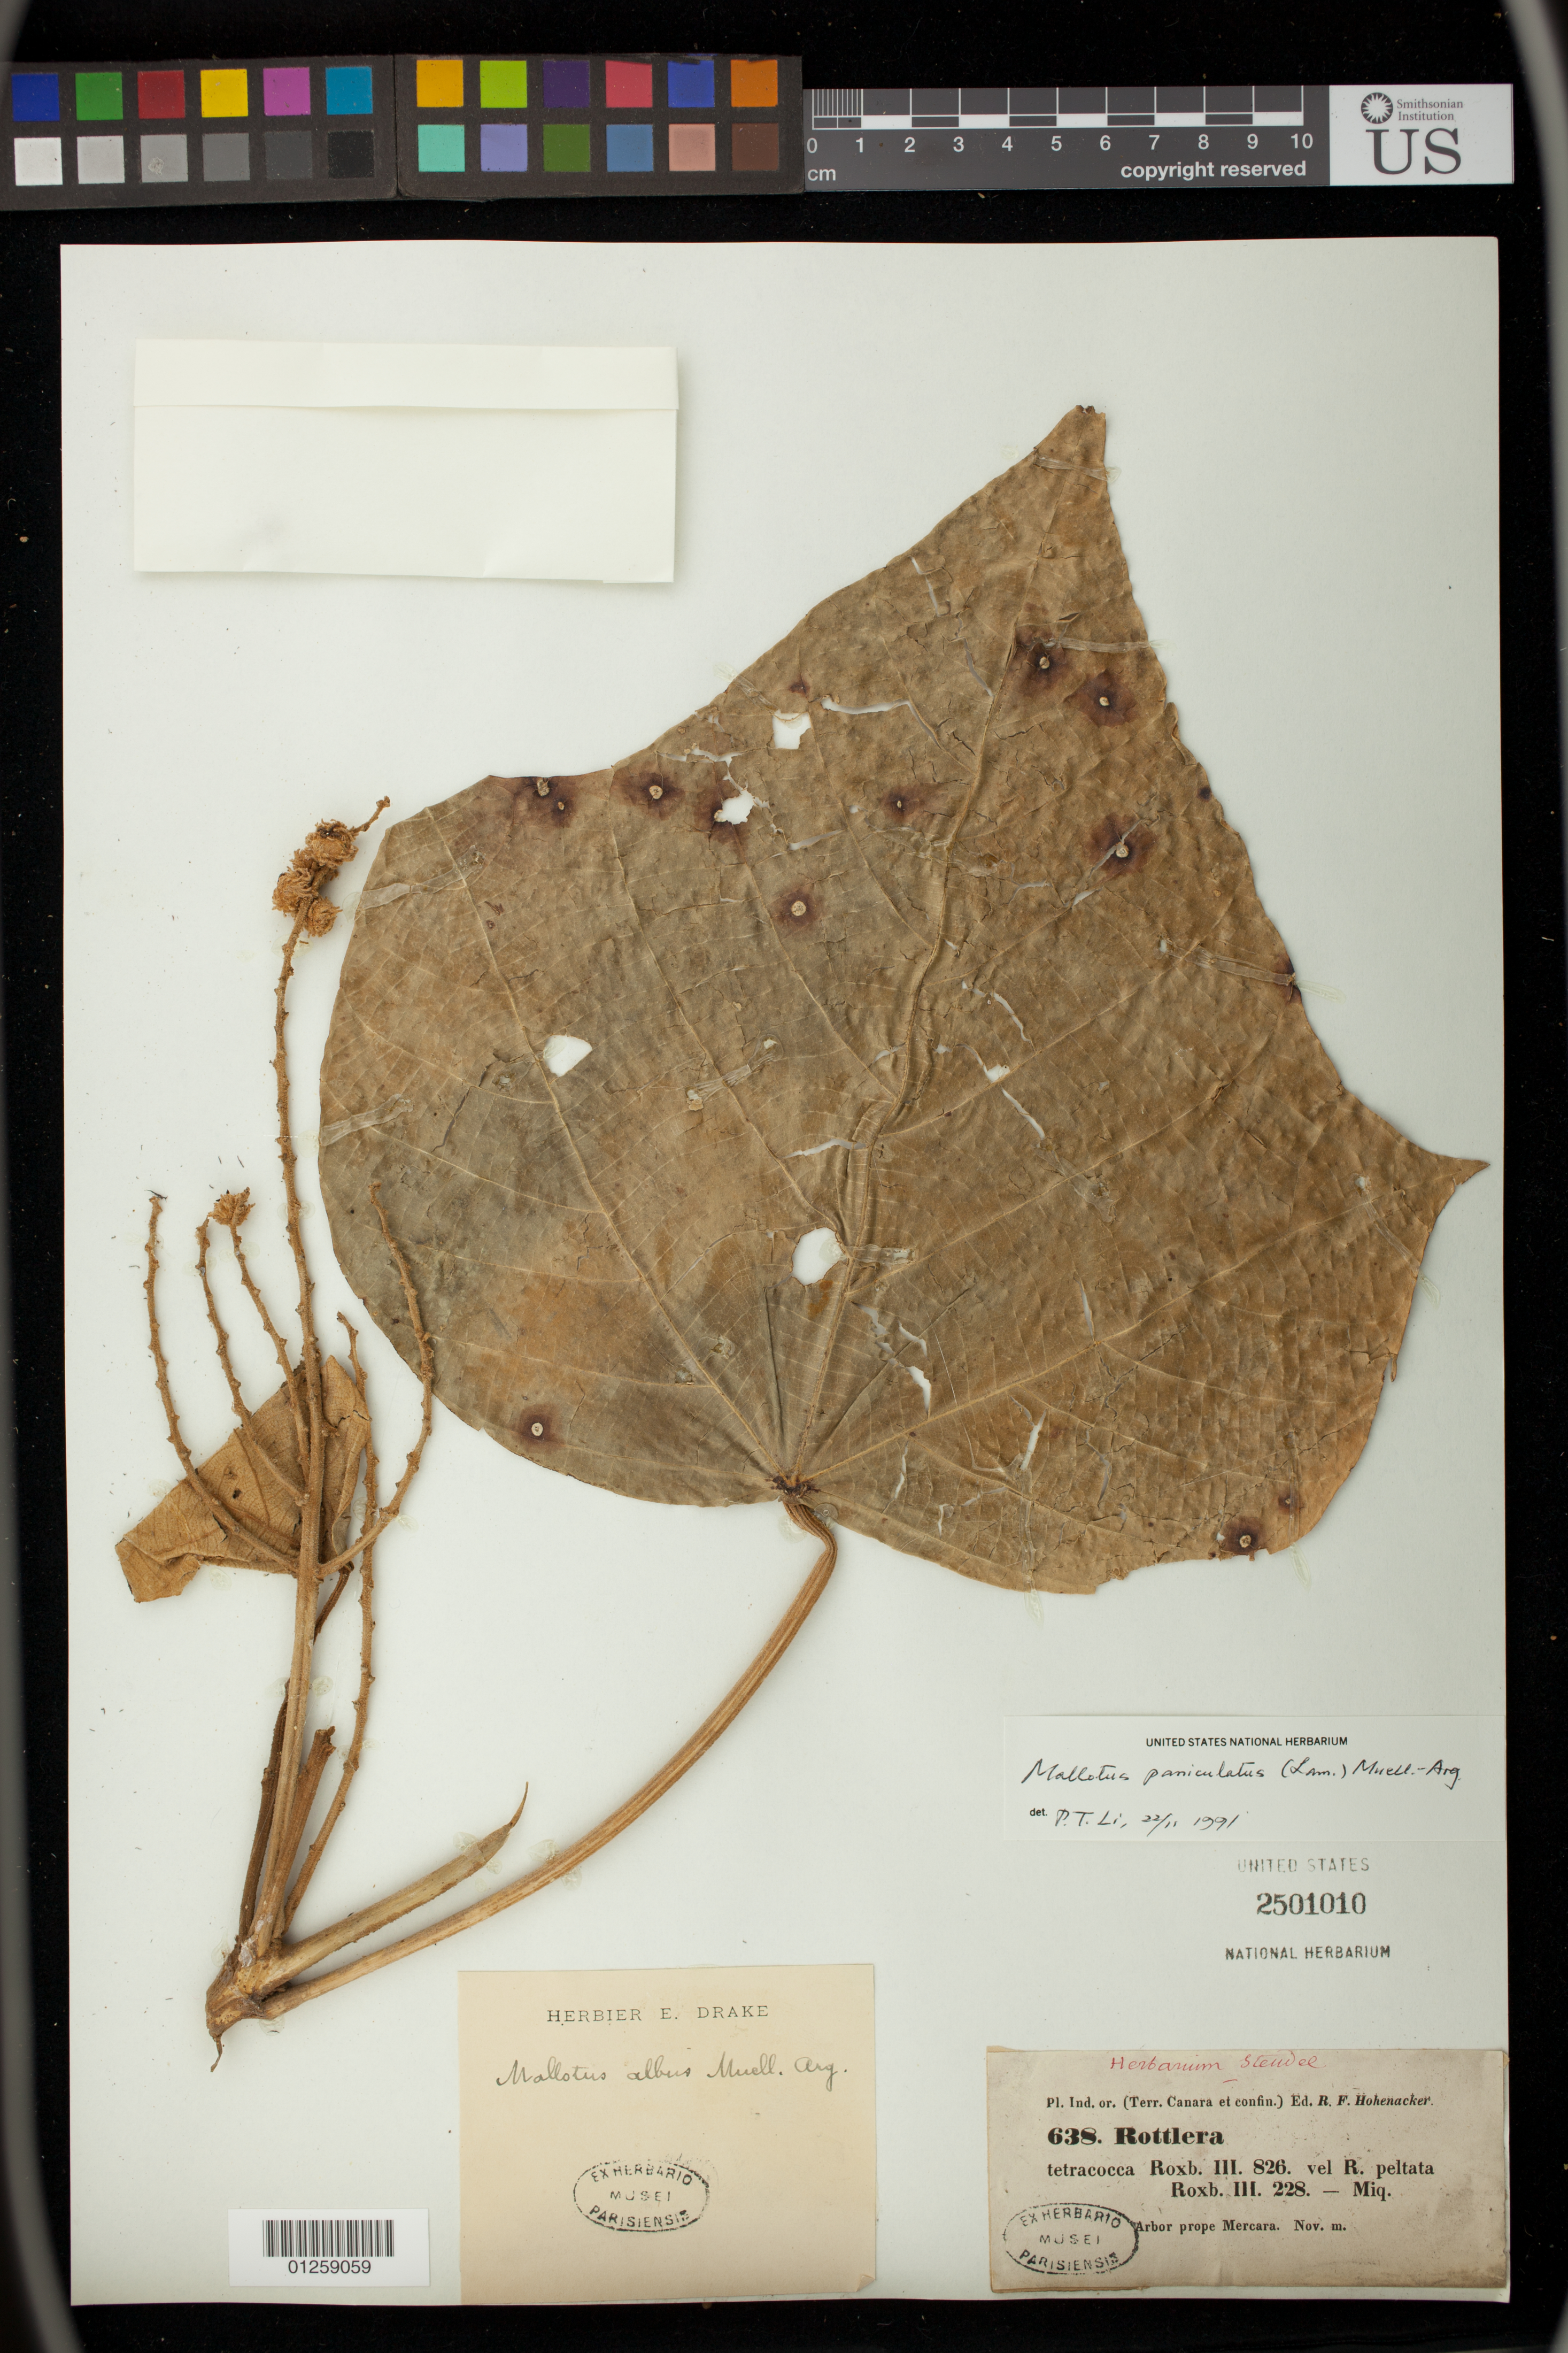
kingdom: Plantae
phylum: Tracheophyta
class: Magnoliopsida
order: Malpighiales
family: Euphorbiaceae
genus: Mallotus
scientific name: Mallotus paniculatus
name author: (Lam.) Müll. Arg.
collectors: R. F. Hohenacker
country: India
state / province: Karnataka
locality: Prope Mercara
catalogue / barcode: US 2501010